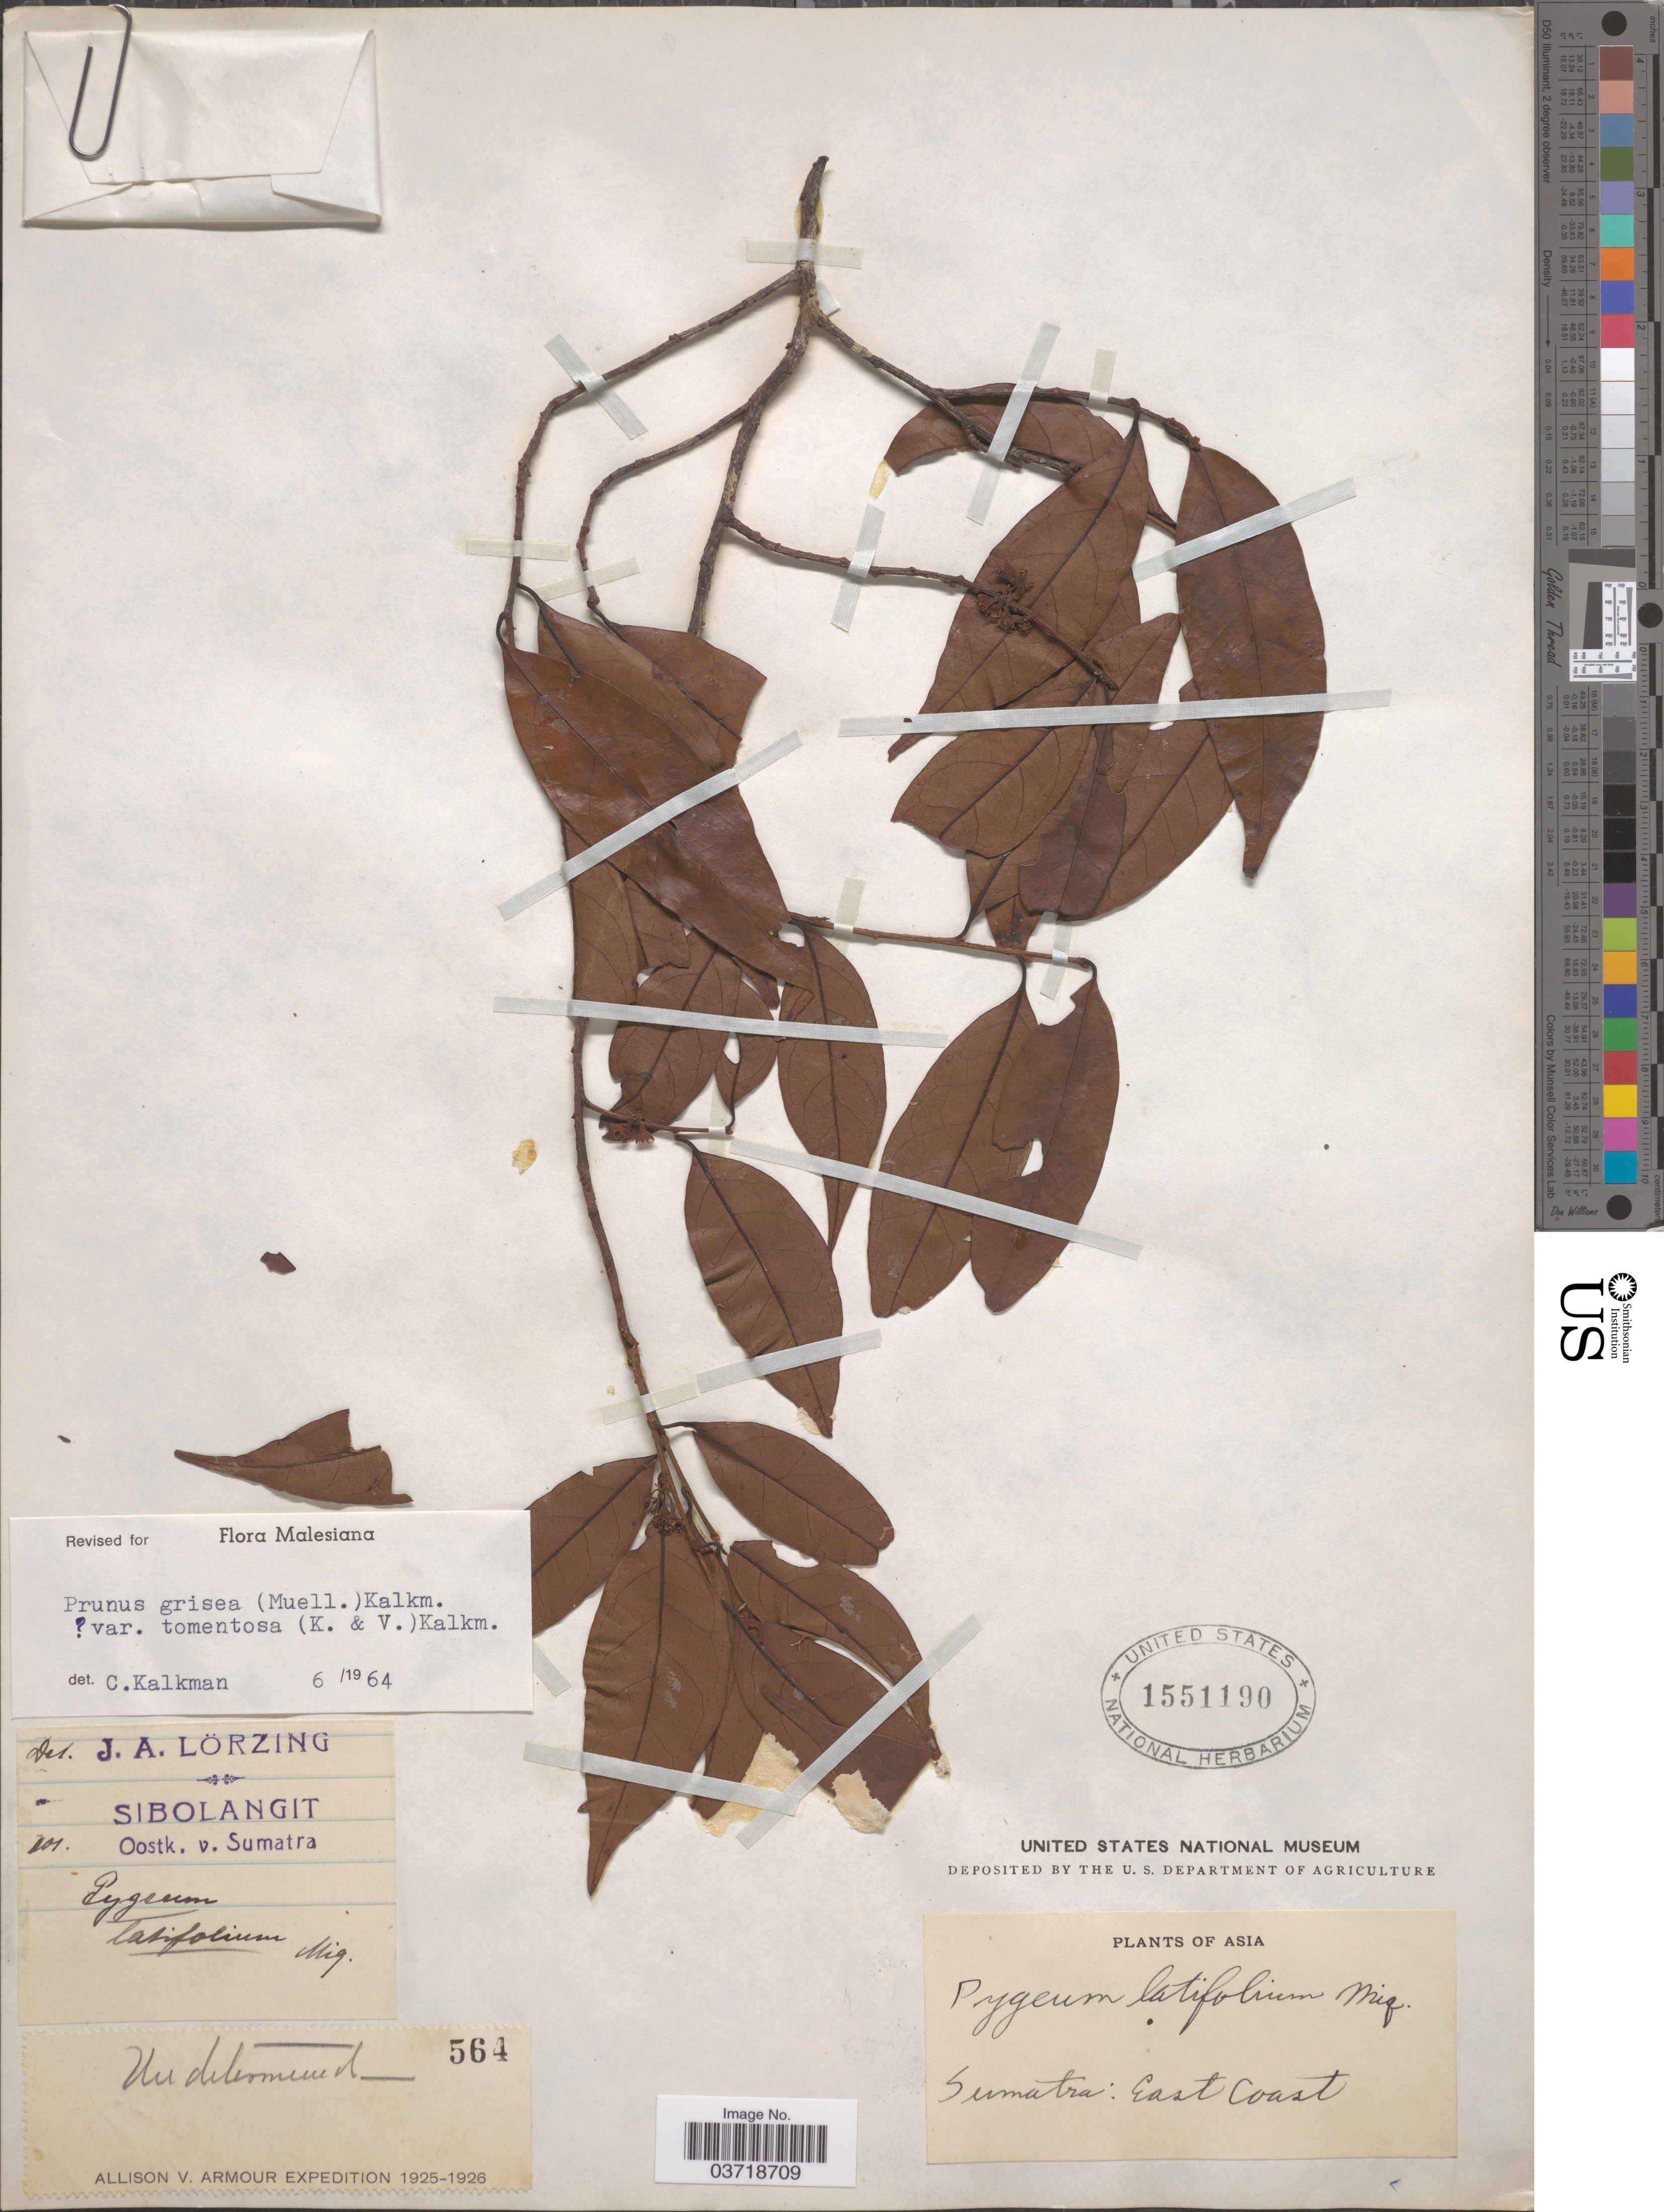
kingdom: Plantae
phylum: Tracheophyta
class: Magnoliopsida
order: Rosales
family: Rosaceae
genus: Prunus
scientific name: Prunus grisea var. tomentosa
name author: (Koord. & Valeton) Kalkman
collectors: Allison V. Armour Expedition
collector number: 564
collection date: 1925/1926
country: Indonesia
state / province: Sumatra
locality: Sibolangit Oostk. v. Sumatra. [unsure placement] East Coast.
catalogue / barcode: US 1551190